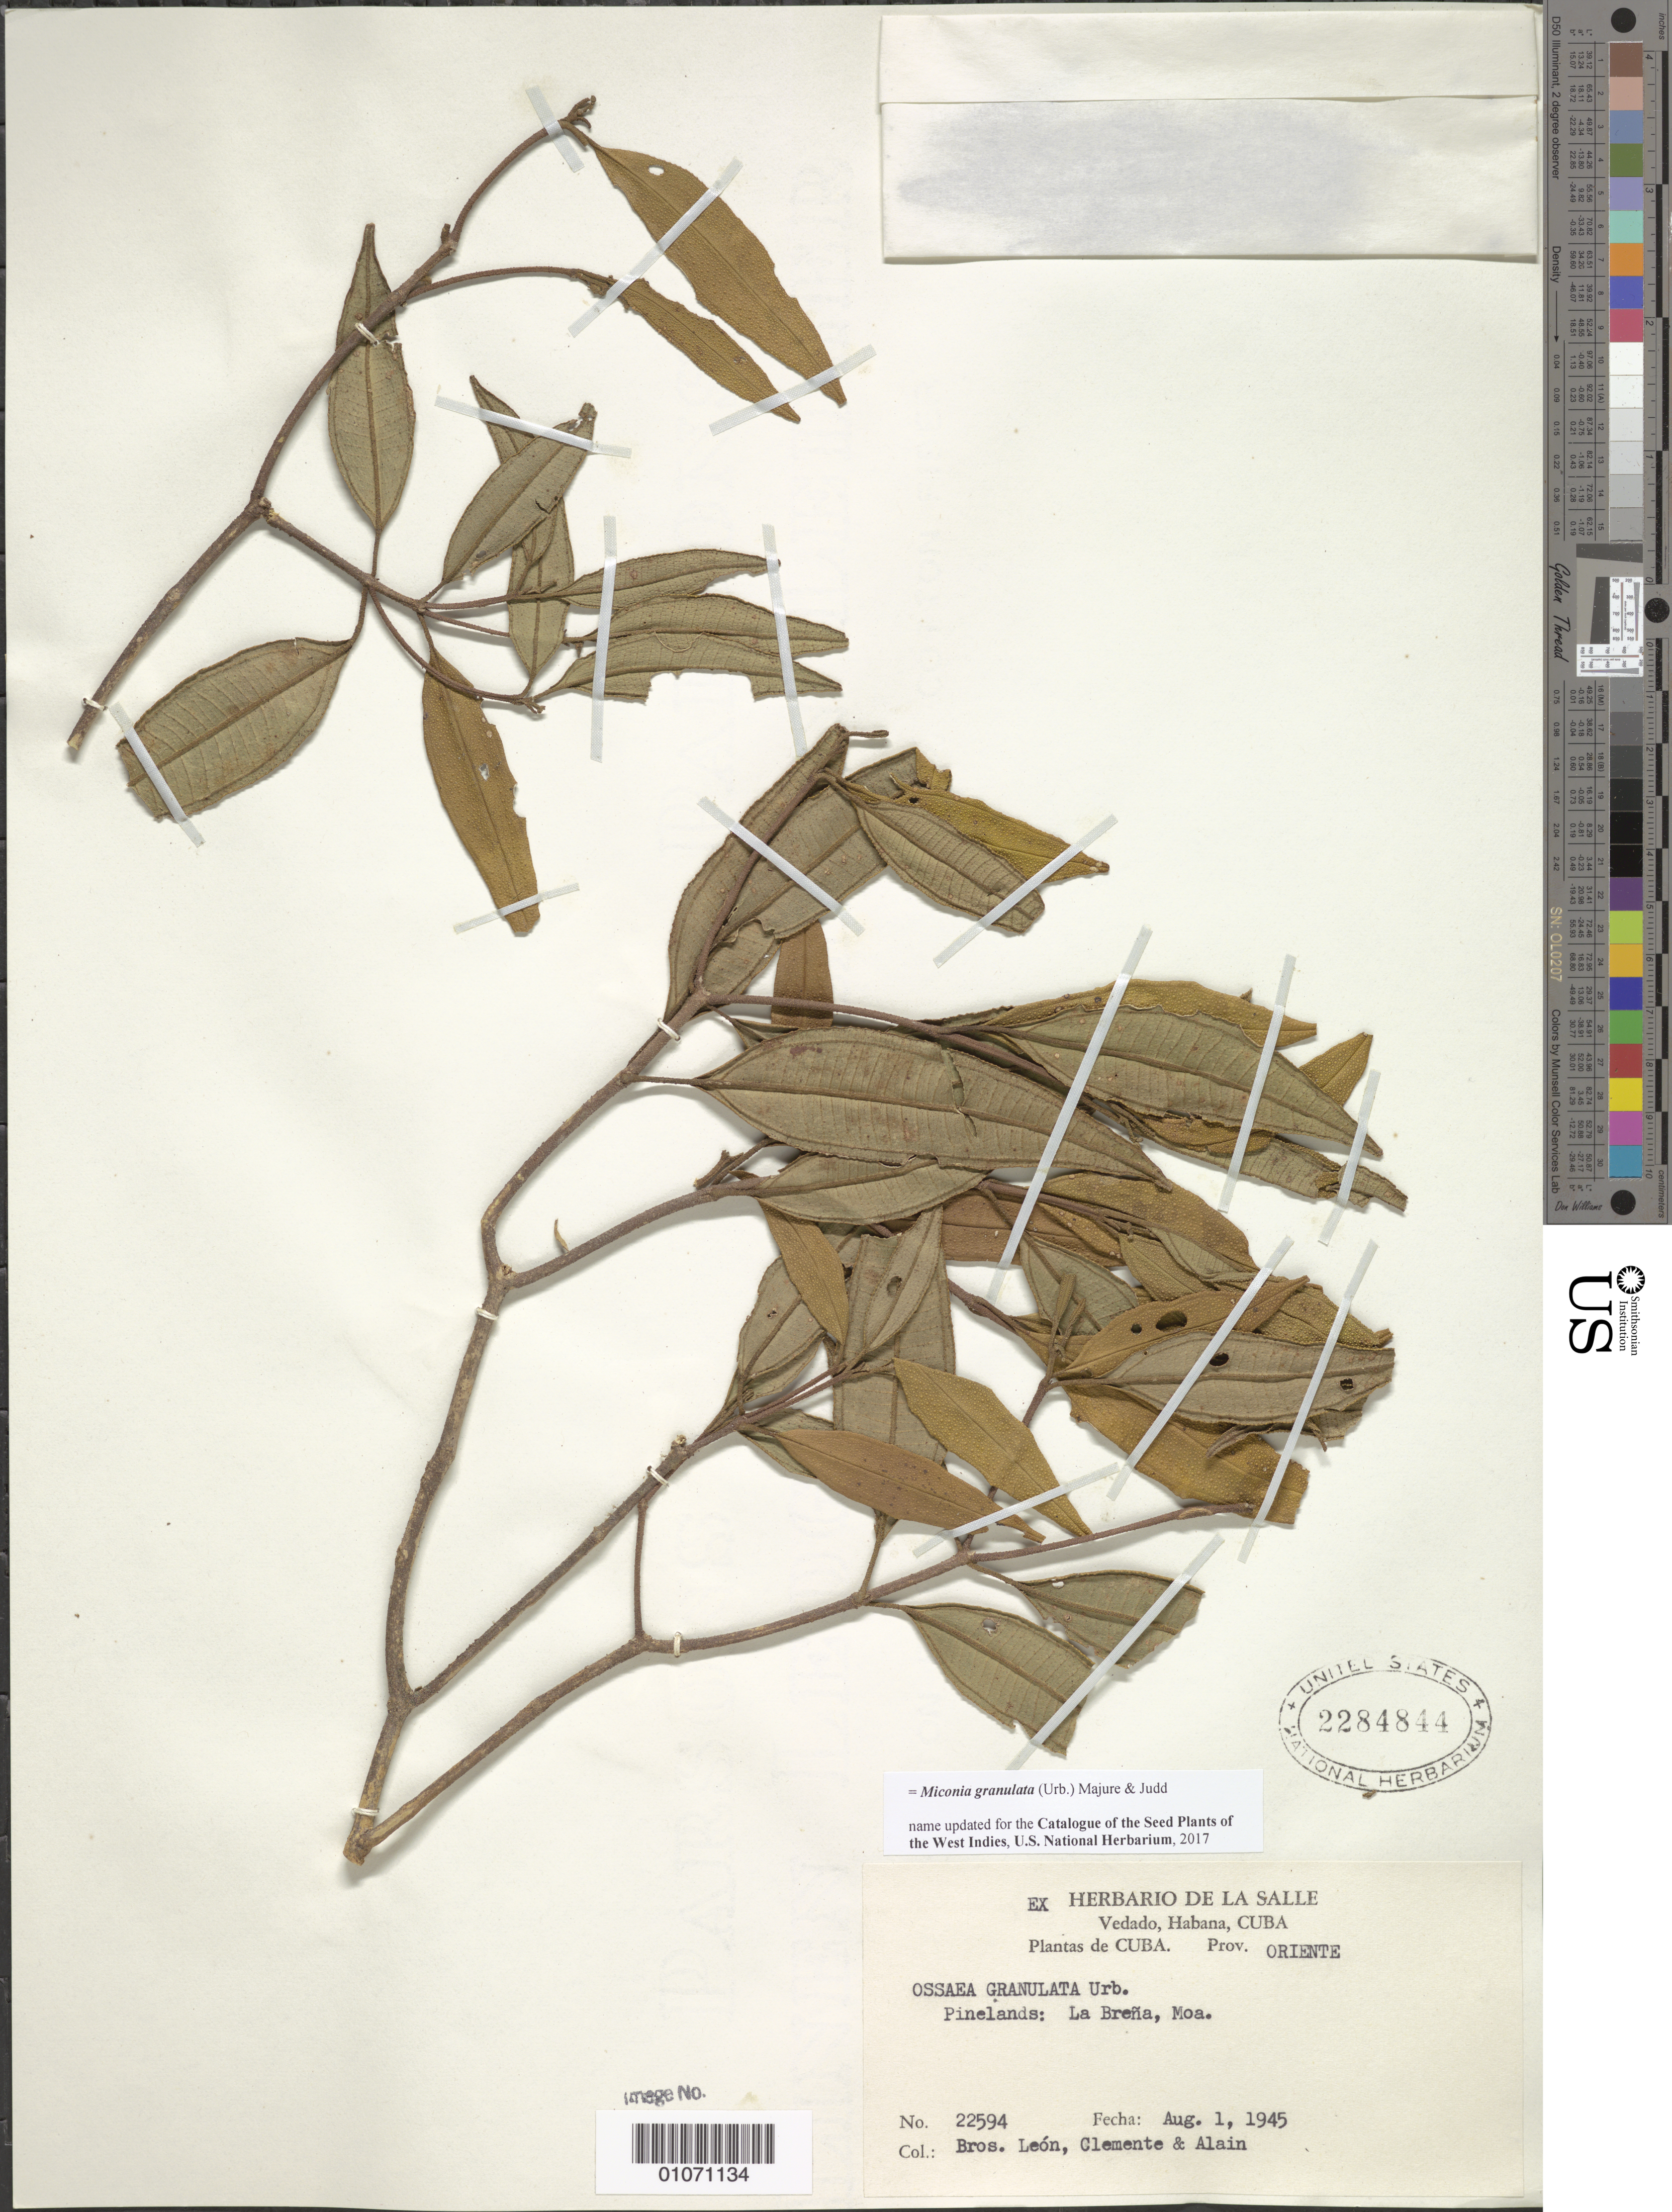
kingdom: Plantae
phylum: Tracheophyta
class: Magnoliopsida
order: Myrtales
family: Melastomataceae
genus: Miconia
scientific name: Miconia granulata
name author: (Urb.) Majure & Judd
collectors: Bro. León, Bro. Clemente & A. H. Liogier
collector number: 22594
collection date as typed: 01 Aug 1945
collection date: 1945-08-01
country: Cuba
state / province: Holguín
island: Cuba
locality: La Breña, Moa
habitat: Pinelands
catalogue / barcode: US 2284844